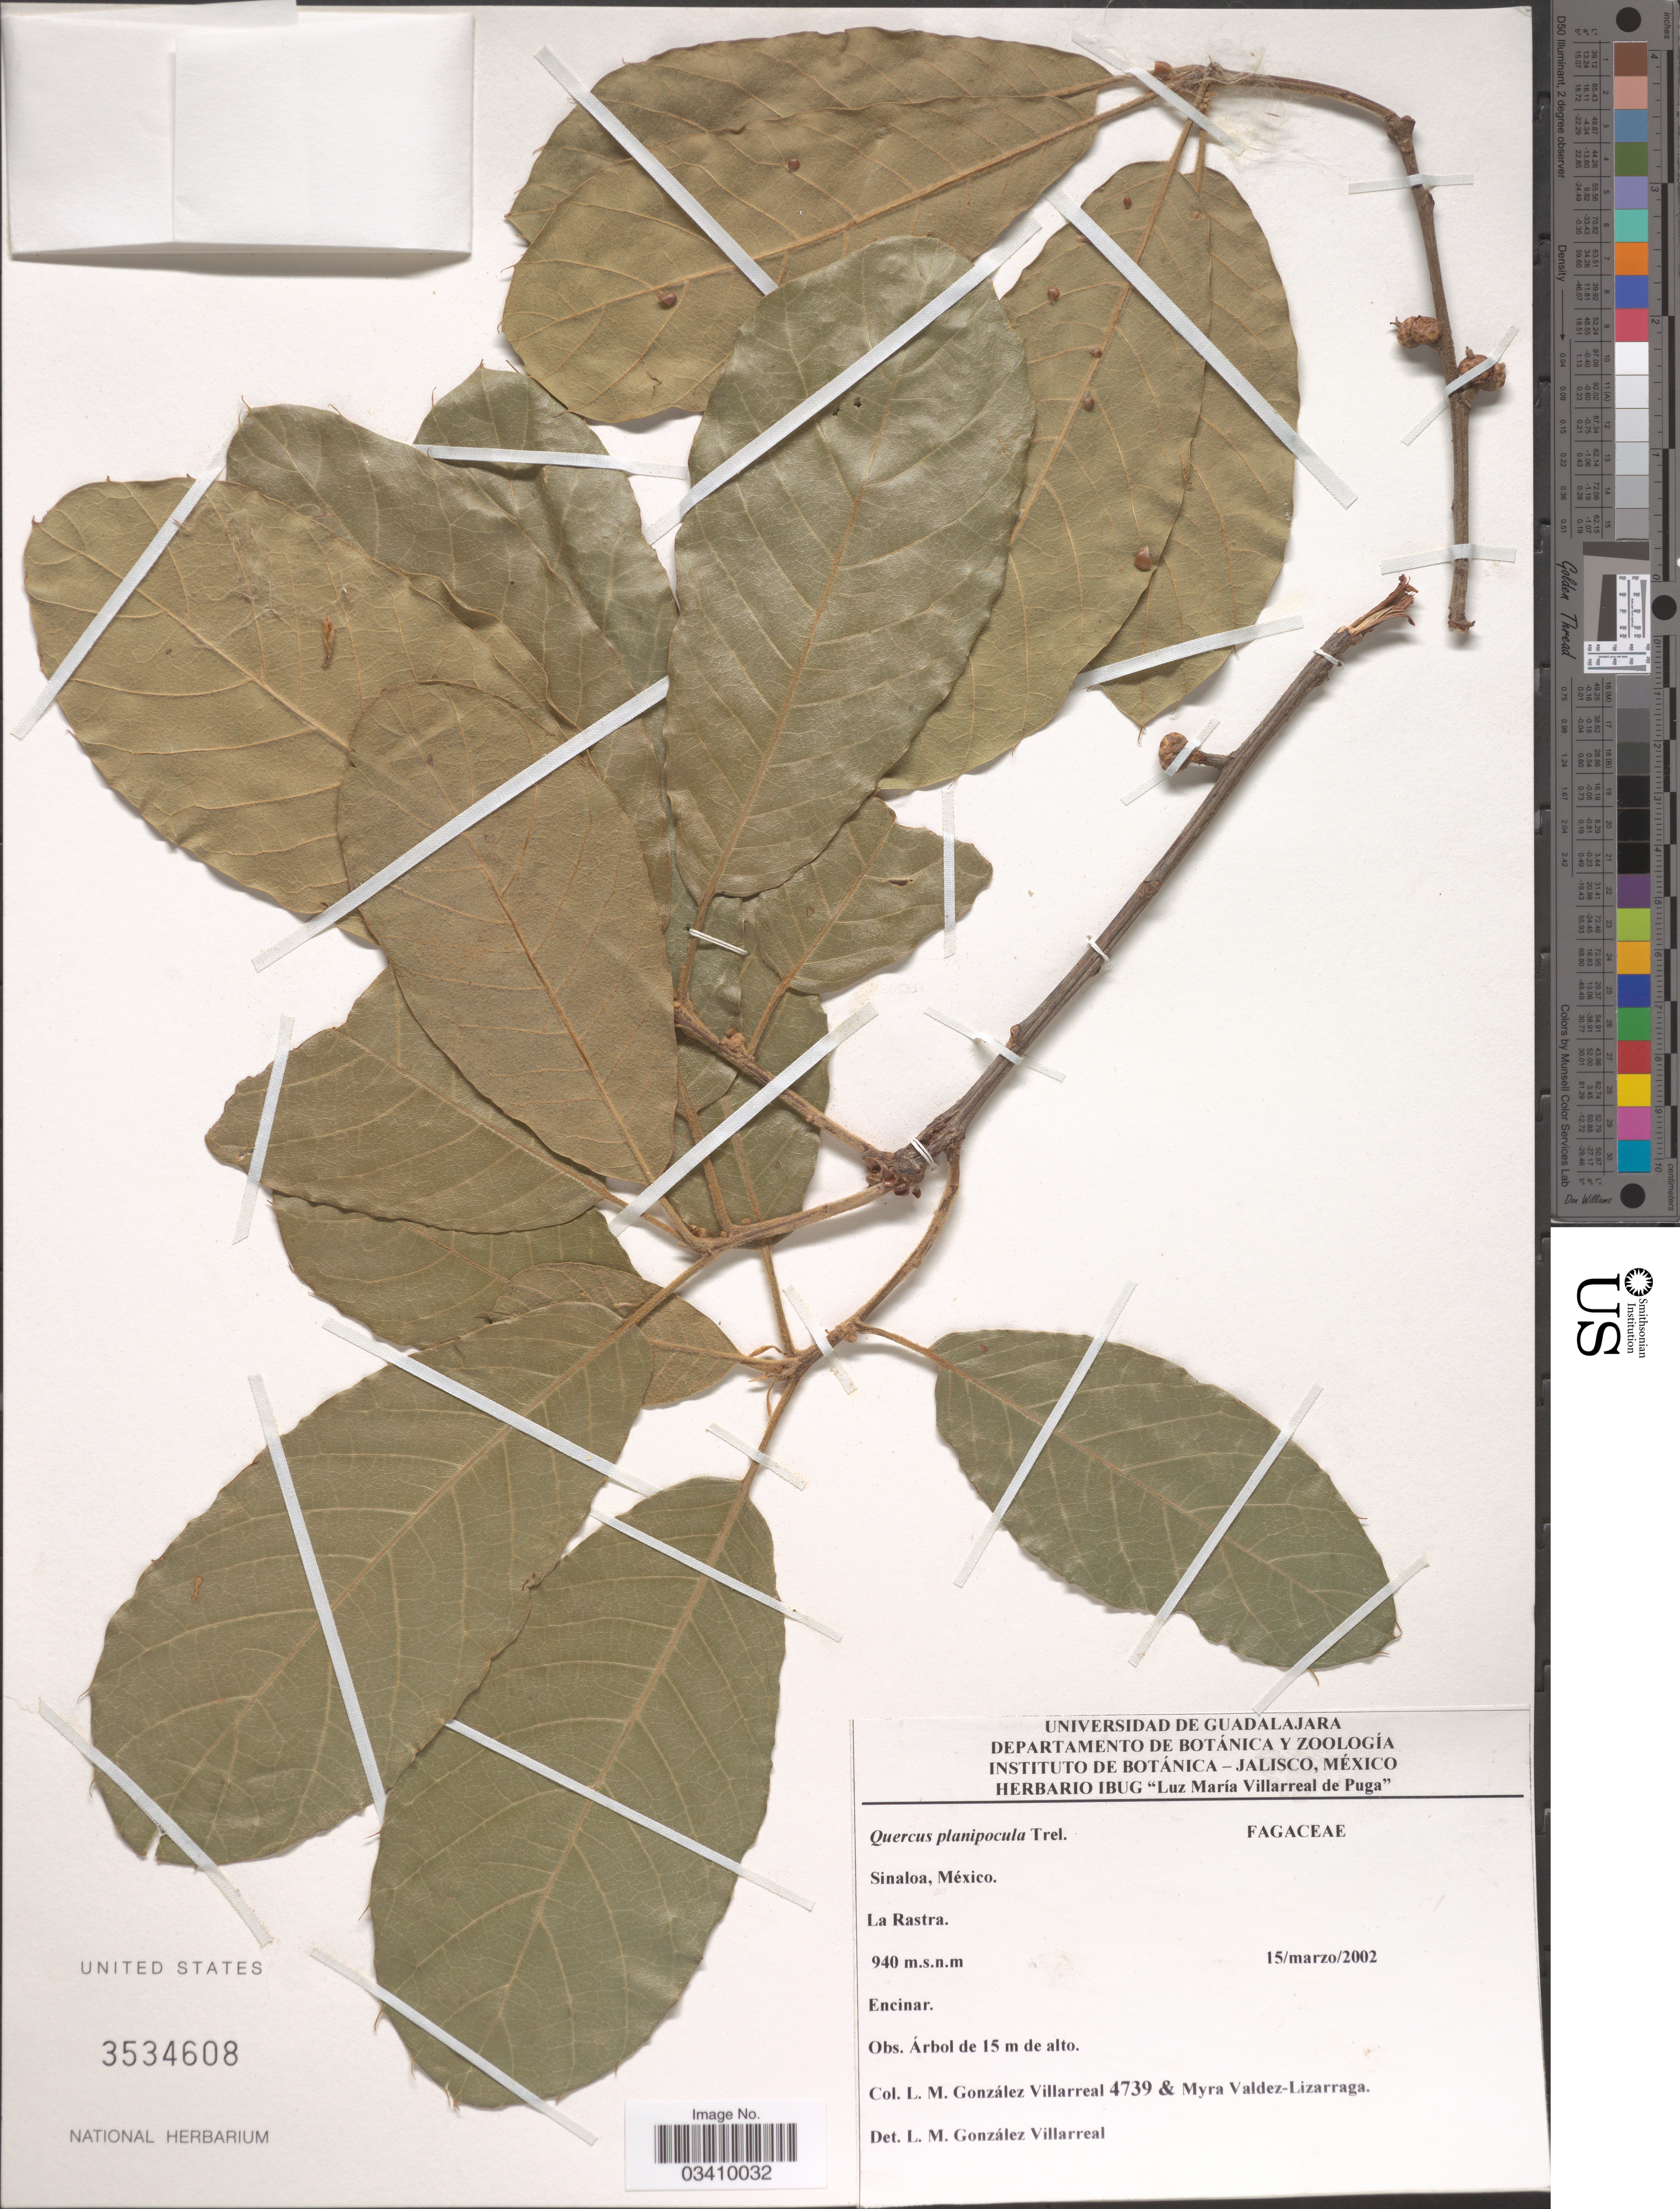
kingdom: Plantae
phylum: Tracheophyta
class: Magnoliopsida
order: Fagales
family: Fagaceae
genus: Quercus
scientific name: Quercus planipocula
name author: Trel.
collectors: L. M. González & M. Valdez-Lizarraga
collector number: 4739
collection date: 2002-03-15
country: Mexico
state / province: Sinaloa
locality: La Rastra.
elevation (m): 940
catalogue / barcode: US 3534608